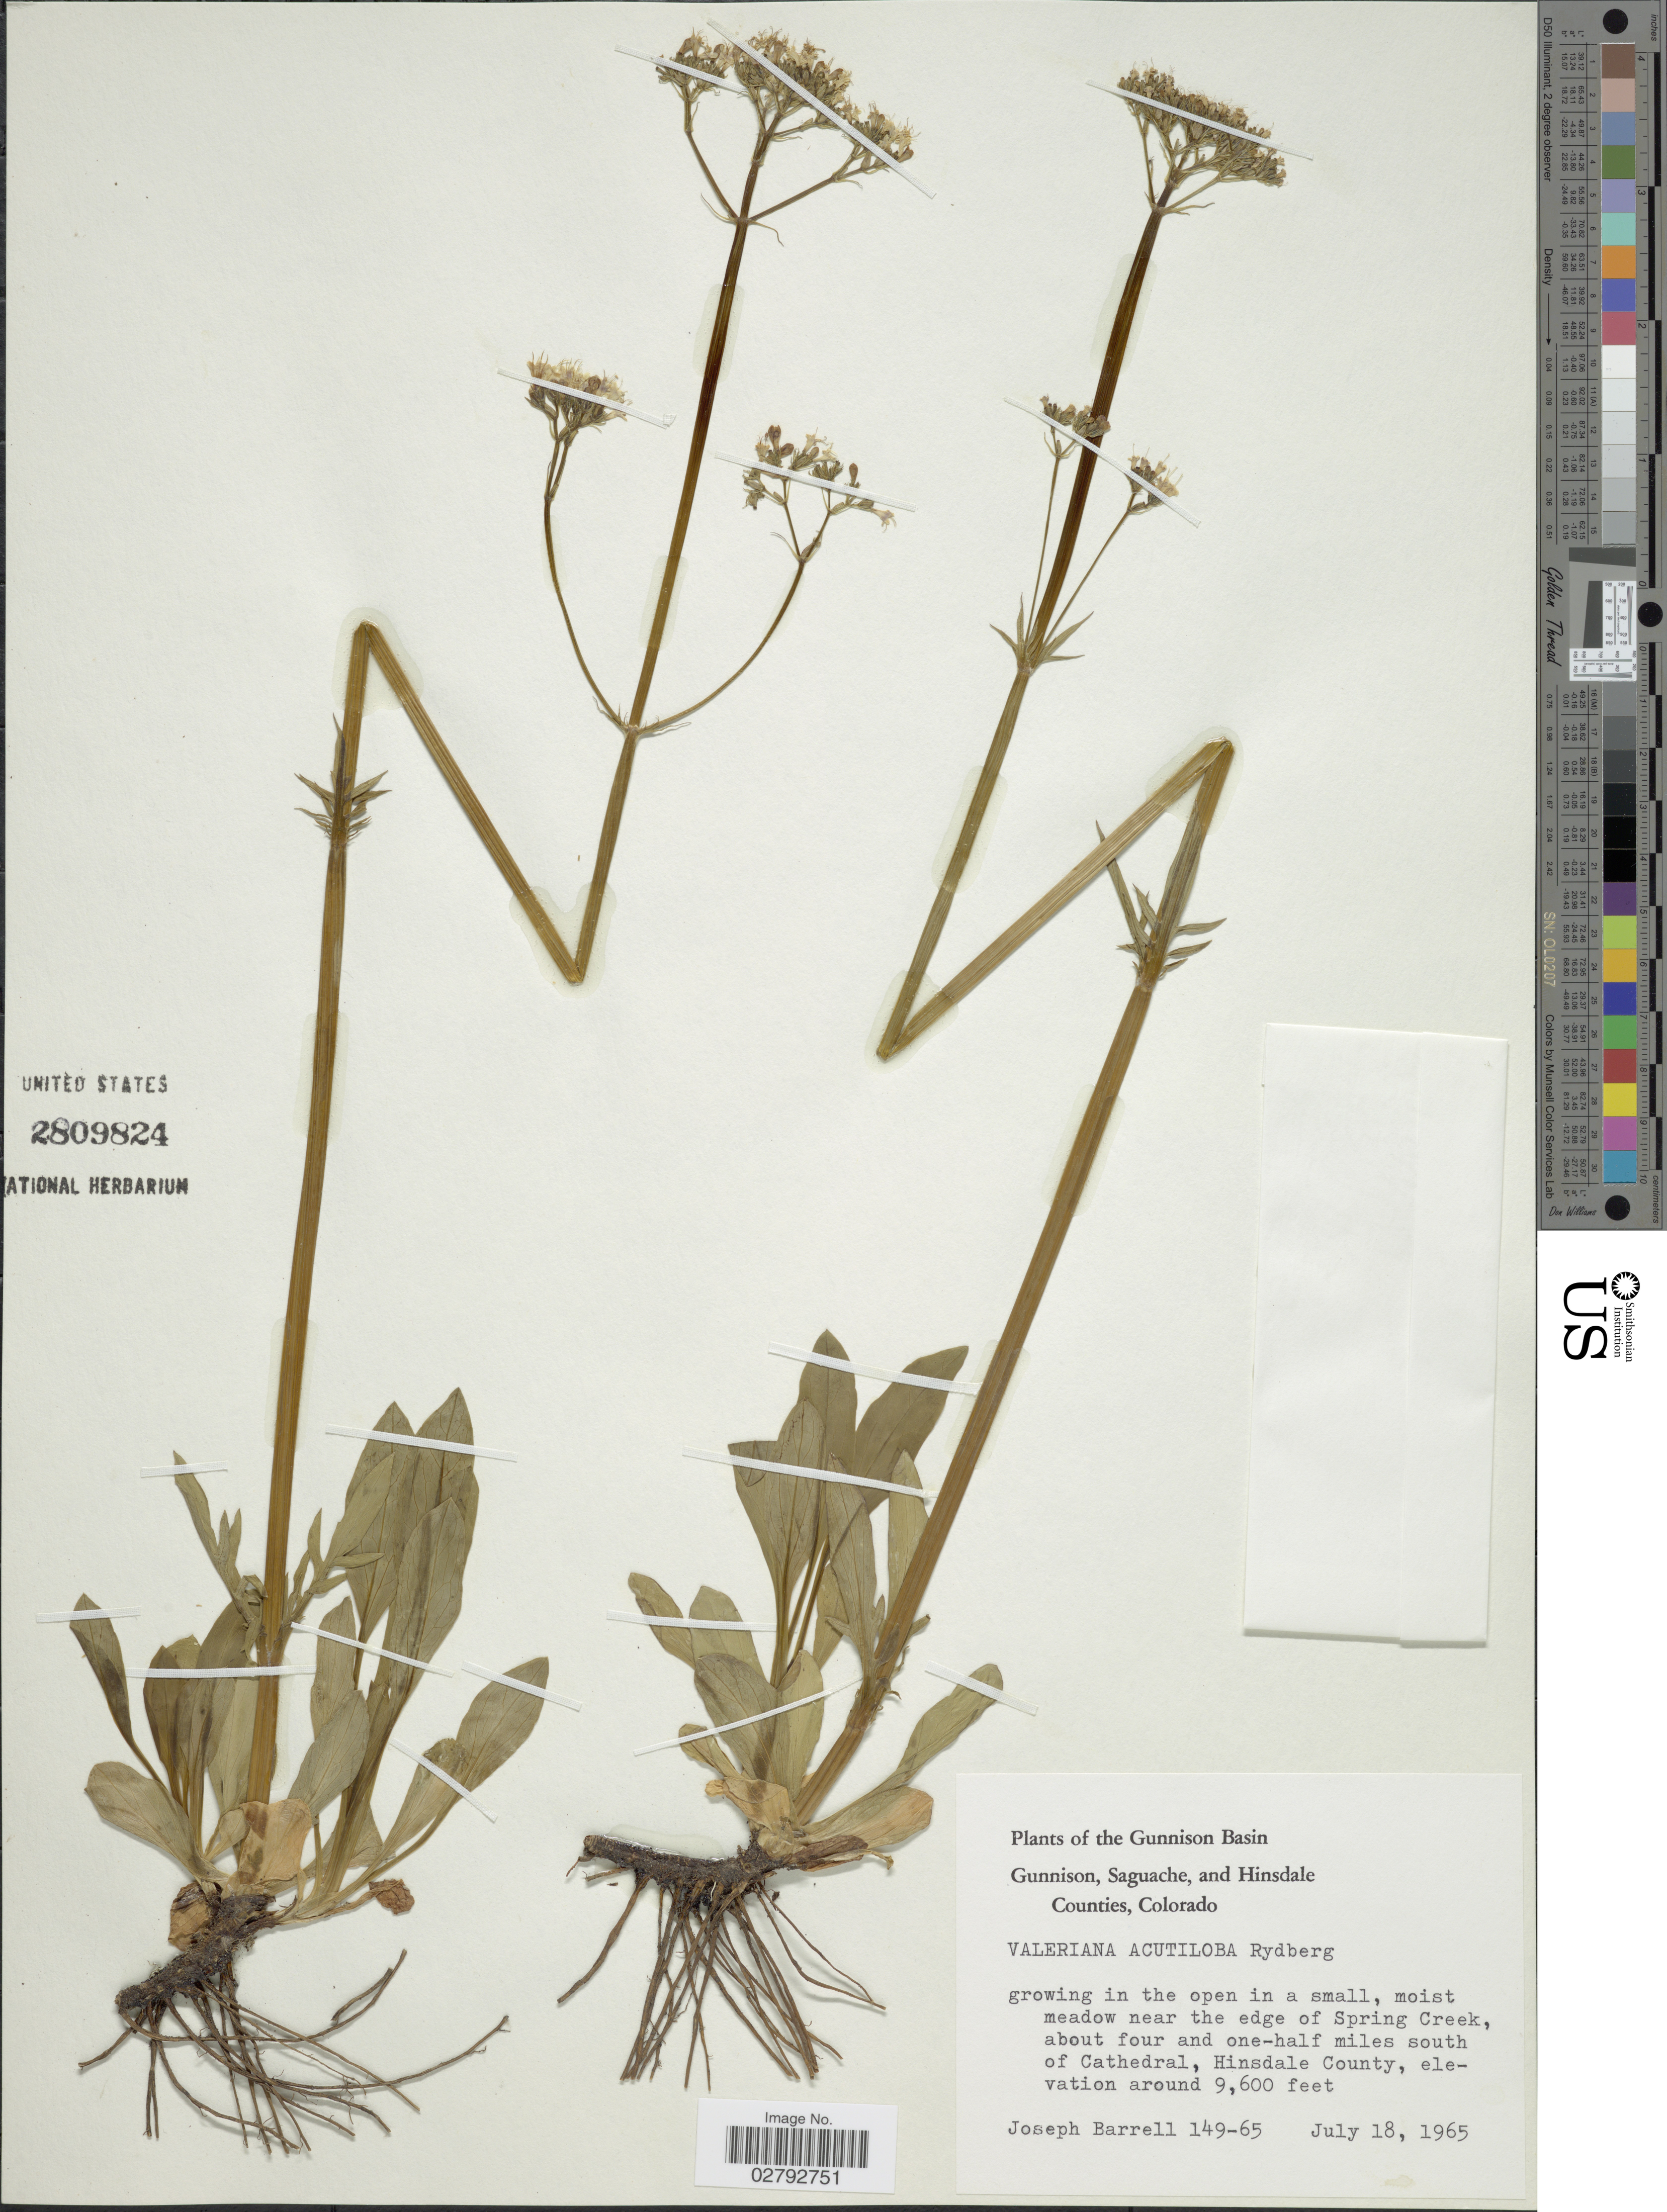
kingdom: Plantae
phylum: Tracheophyta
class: Magnoliopsida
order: Dipsacales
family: Caprifoliaceae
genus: Valeriana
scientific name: Valeriana arizonica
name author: A. Gray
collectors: J. Barrell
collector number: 149-65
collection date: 1965-07-18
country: United States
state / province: Colorado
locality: Gunnison Basin. Gunnison, Saguache, and Hinsdale Counties. Moist meadow near the edge of Spring Creek, about four and one-half miles south of Cathedral, Hinsdale County.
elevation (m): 2926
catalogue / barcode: US 2809824